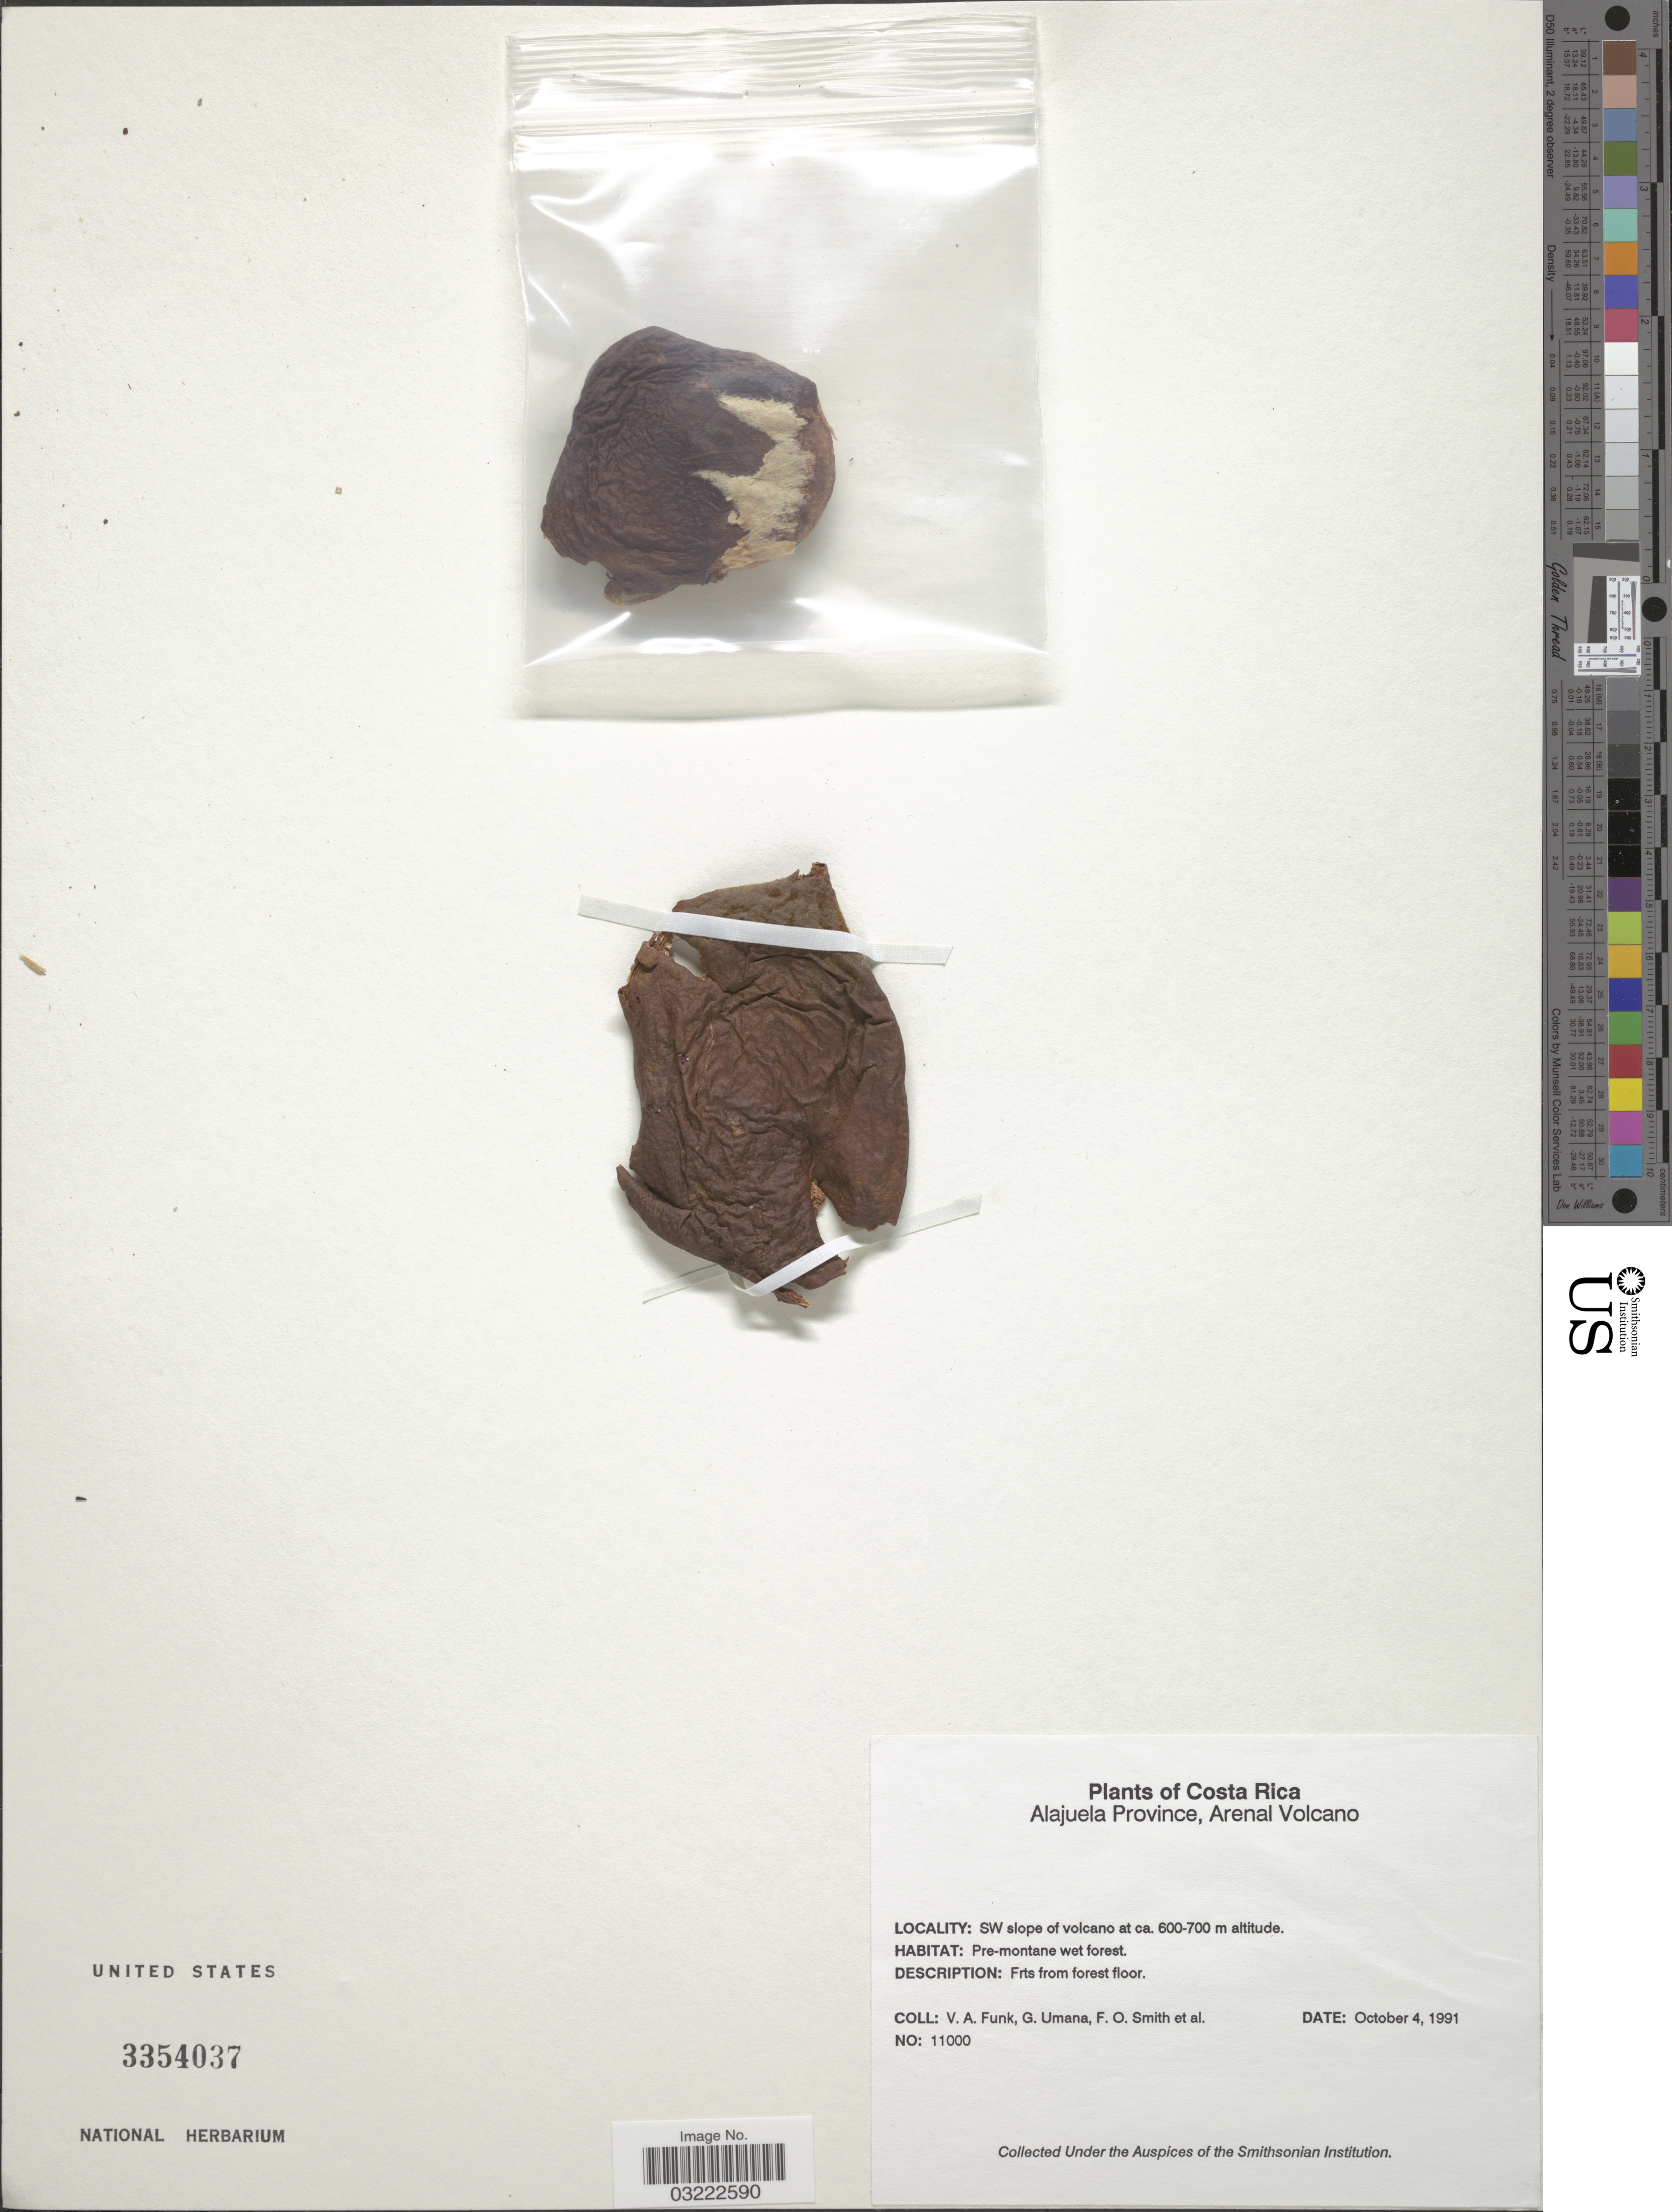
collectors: V. Funk, G. Umana, F. Smith & et al.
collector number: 11000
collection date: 1991-10-04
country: Costa Rica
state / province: Alajuela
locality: Arenal Volcano, SW slope of volcano.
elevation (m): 600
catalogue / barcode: US 3354037